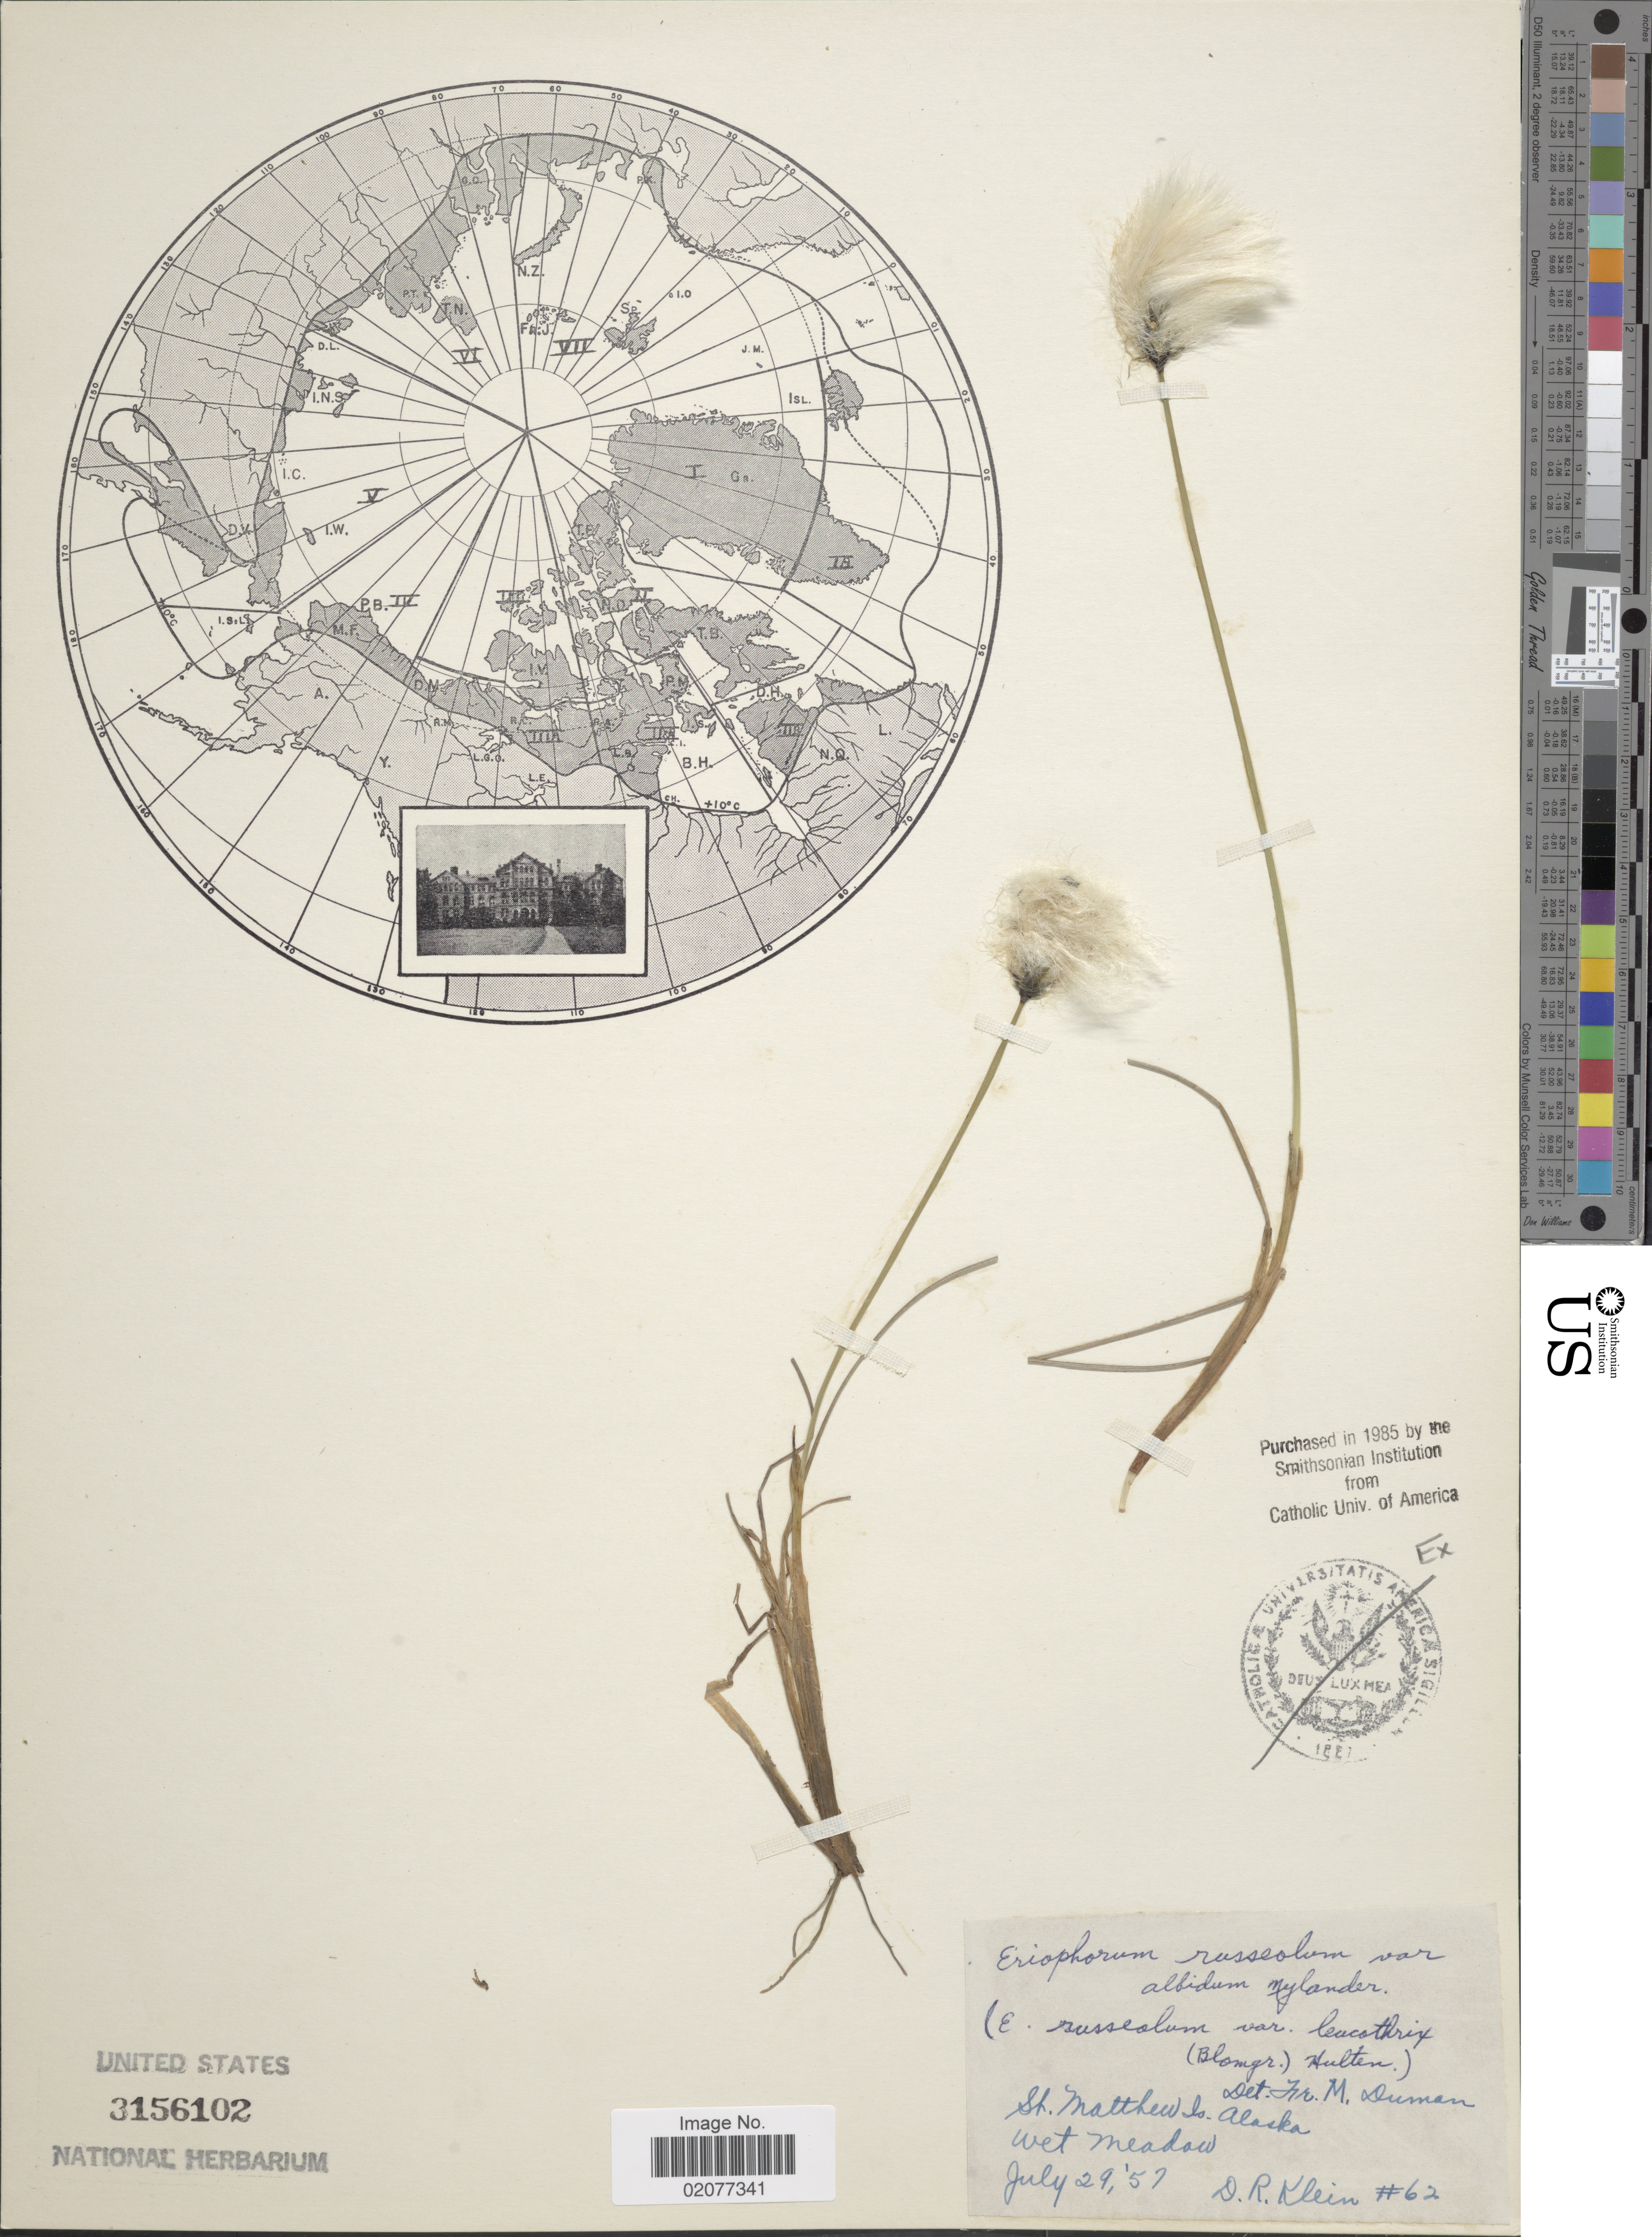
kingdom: Plantae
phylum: Tracheophyta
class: Liliopsida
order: Poales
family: Cyperaceae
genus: Eriophorum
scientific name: Eriophorum chamissonis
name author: C.A. Mey.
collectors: D. Klein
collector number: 62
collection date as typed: Transcribed d/m/y: 29/7/57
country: United States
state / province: Alaska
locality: St. Matthew Is.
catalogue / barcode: US 3156102